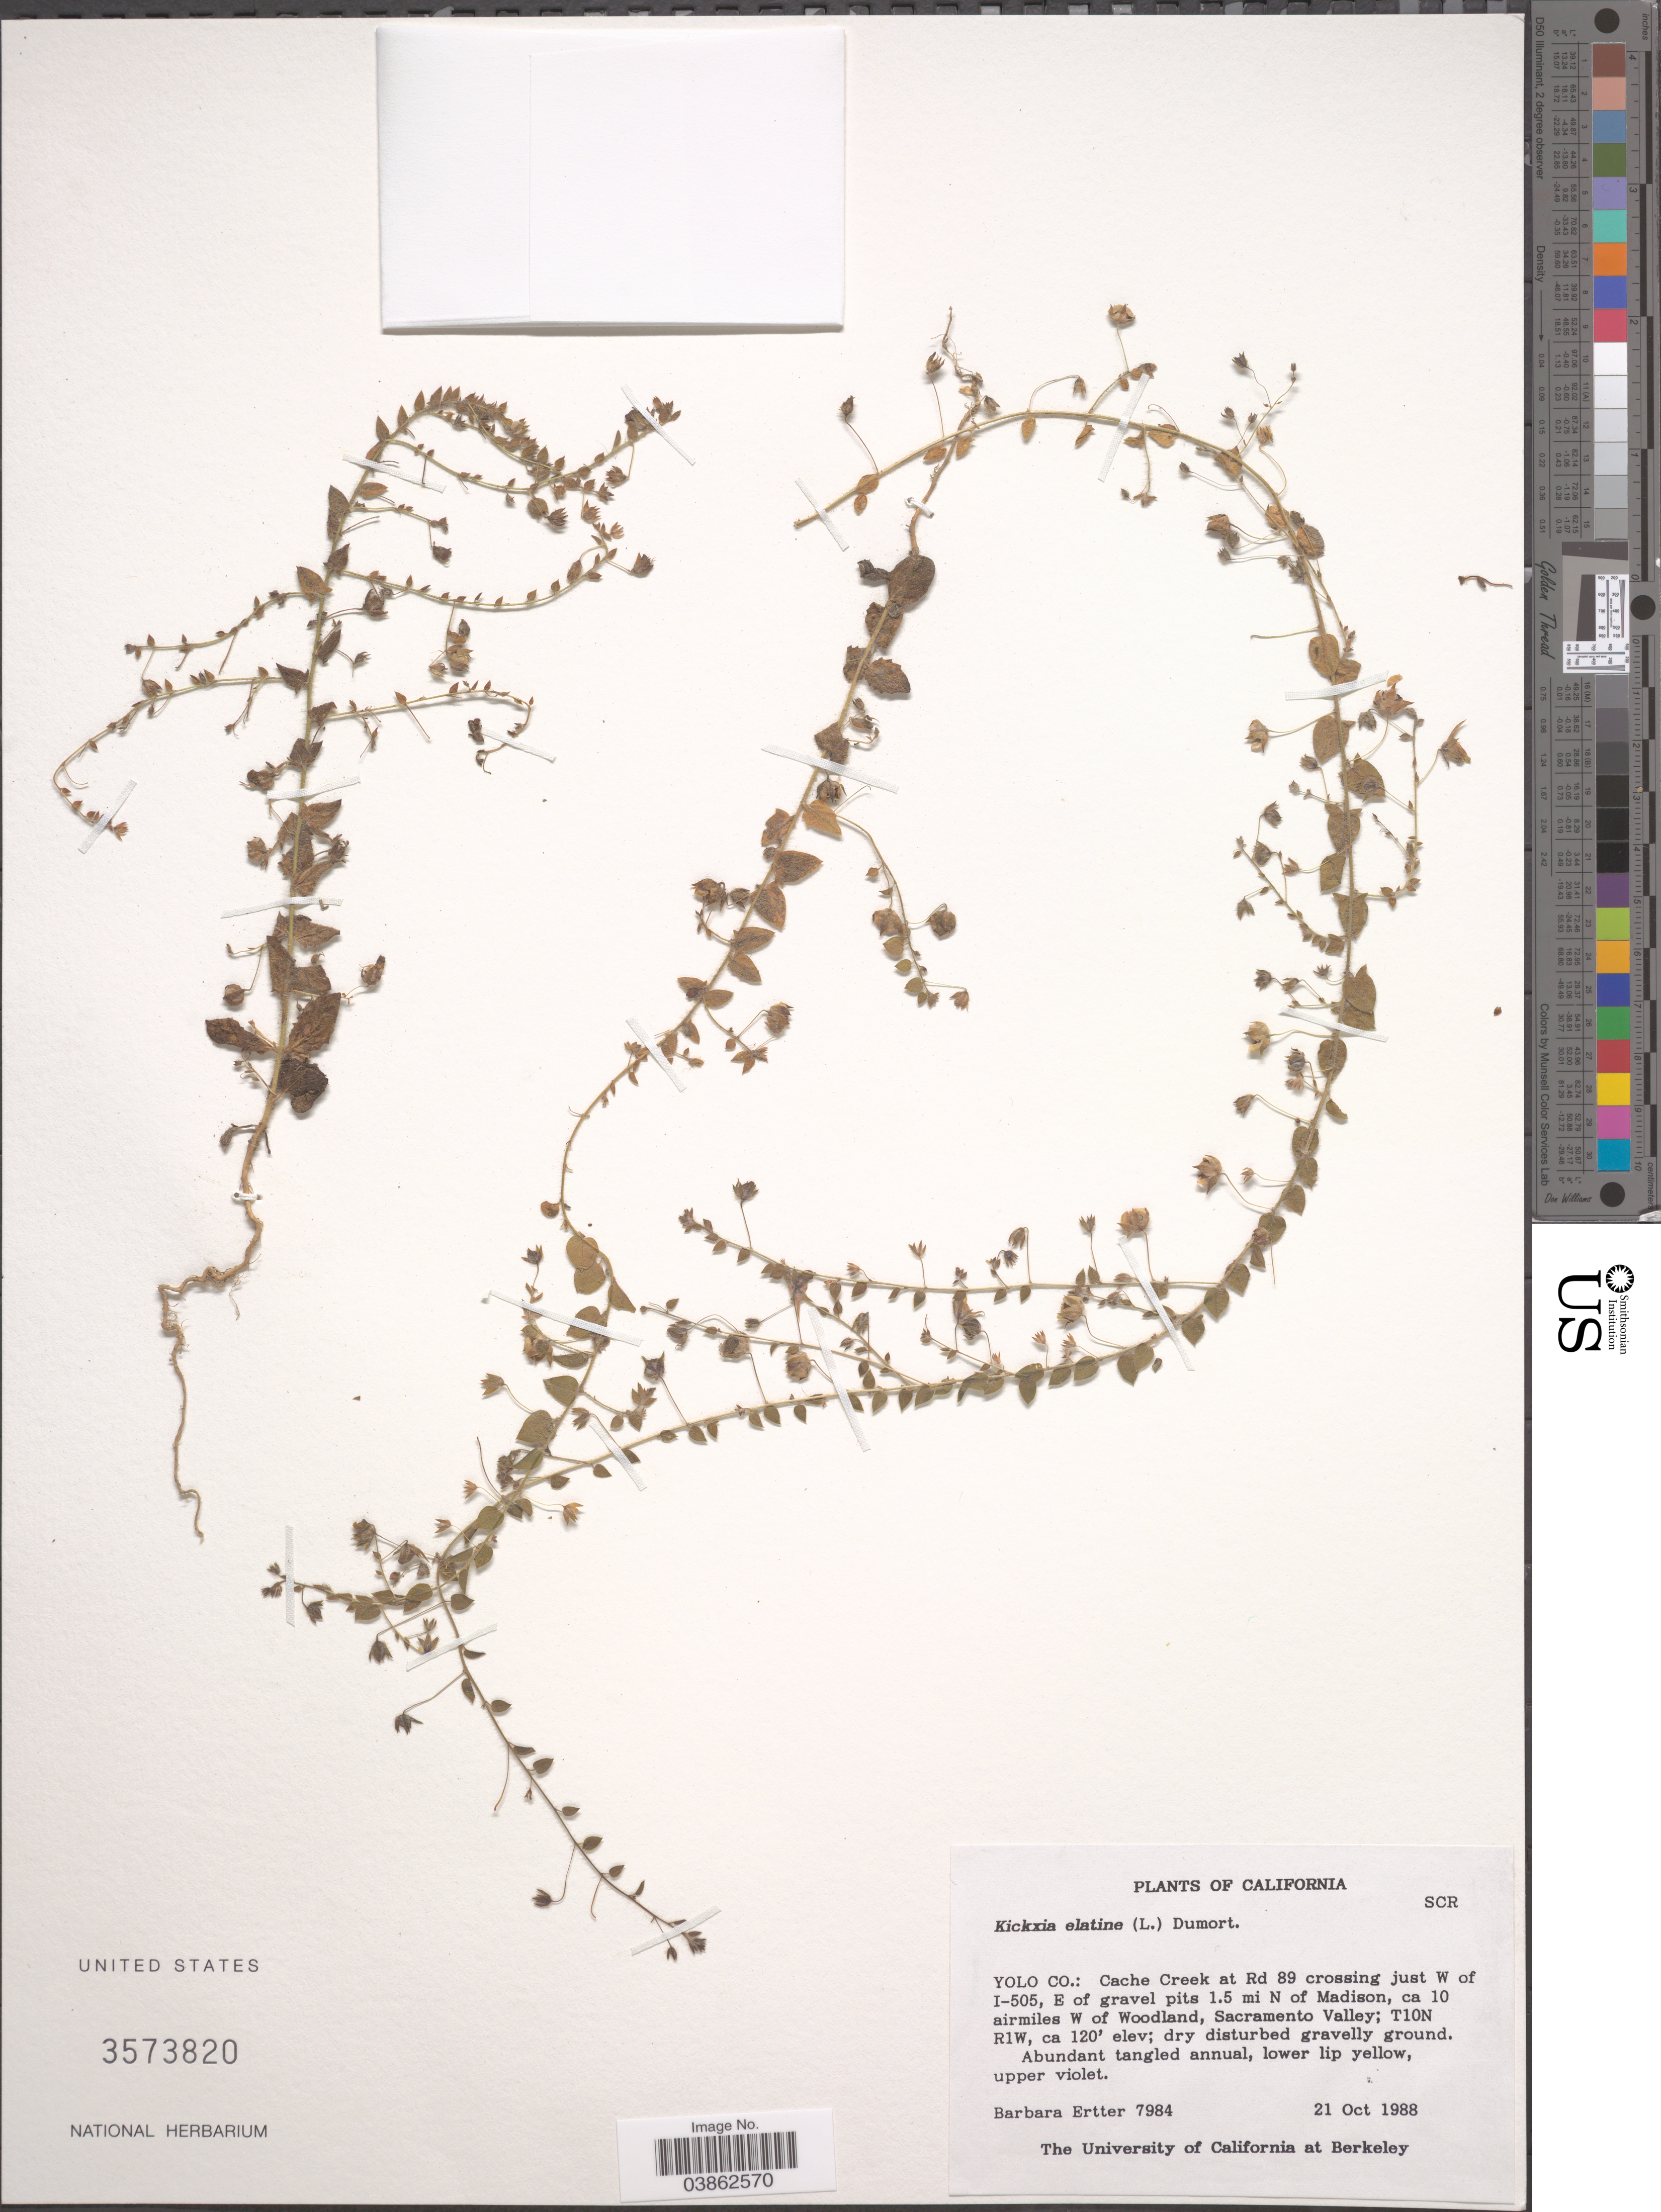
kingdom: Plantae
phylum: Tracheophyta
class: Magnoliopsida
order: Lamiales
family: Plantaginaceae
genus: Kickxia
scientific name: Kickxia elatine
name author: (L.) Dumort.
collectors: B. Ertter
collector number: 7984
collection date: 1988-10-21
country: United States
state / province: California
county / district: Sacramento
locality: Yolo Co.: Cache Creek at Rd 89 crossing just W of I-505, E of gravel pits 1.5 mi N of Madison, ca 10 airmiles W of Woodland, Sacramento Valley; T10N R1W.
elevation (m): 37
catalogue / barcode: US 3573820